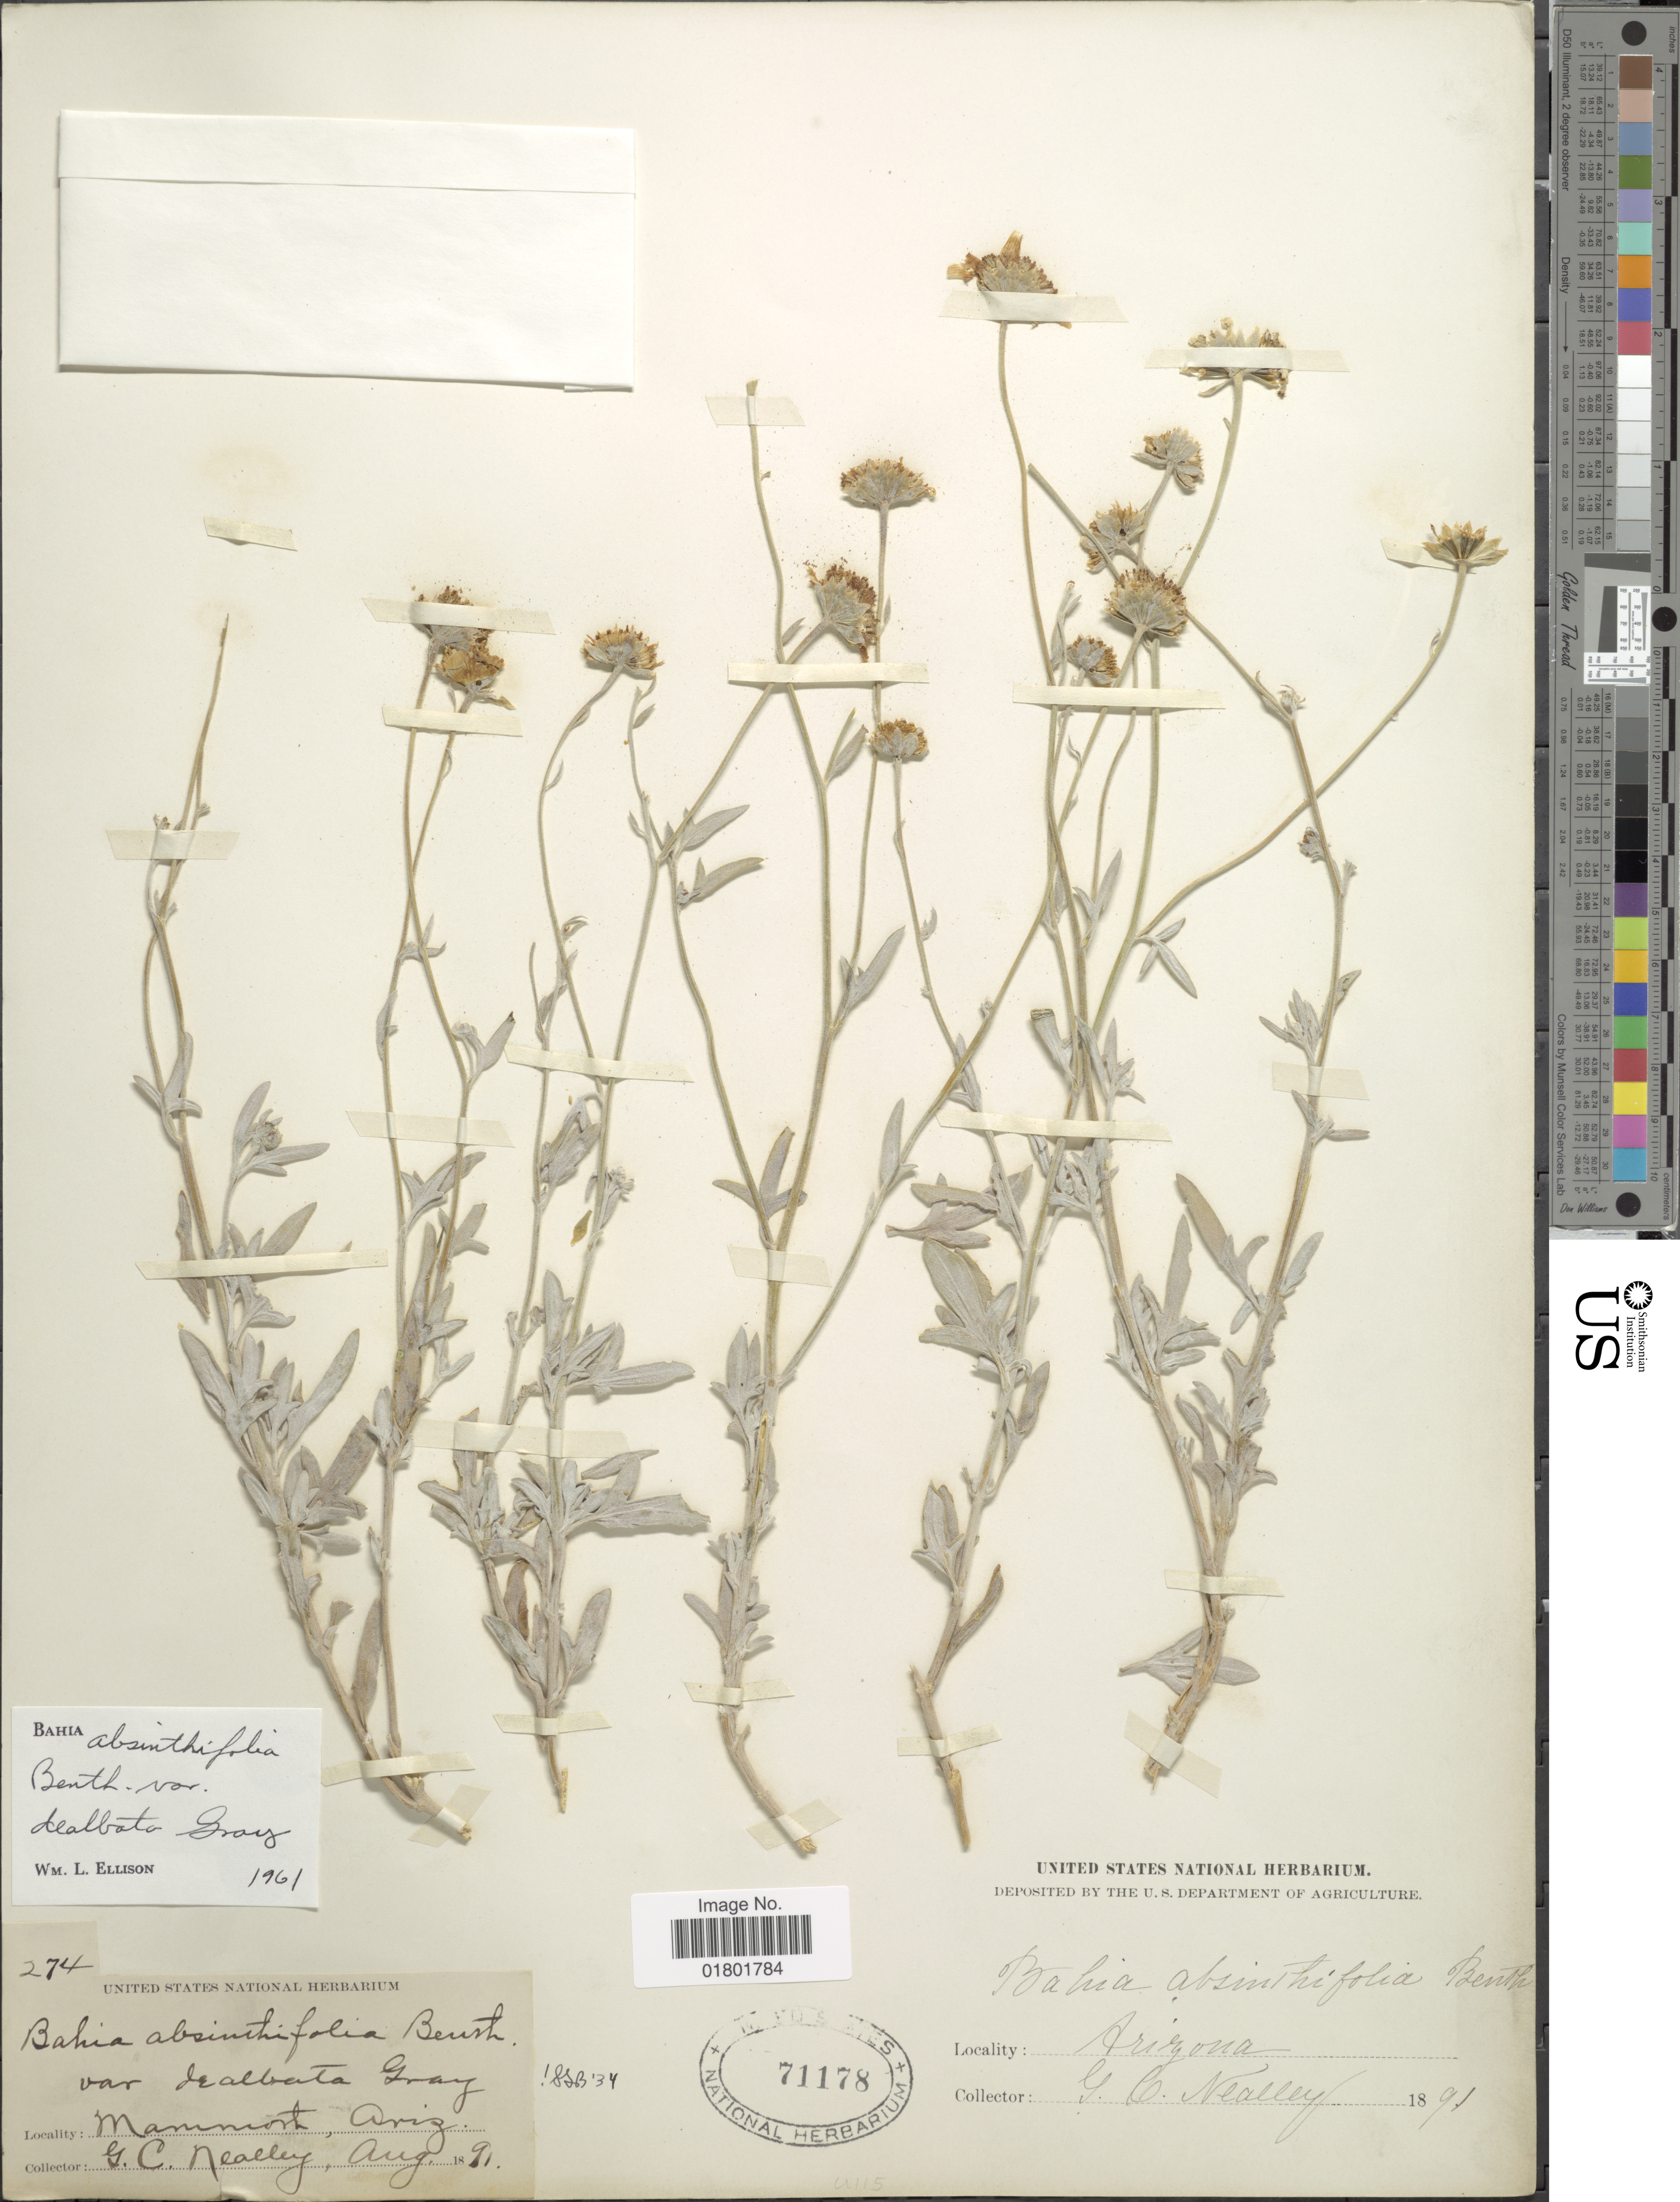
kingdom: Plantae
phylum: Tracheophyta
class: Magnoliopsida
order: Asterales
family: Asteraceae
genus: Bahia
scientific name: Bahia absinthifolia var. dealbata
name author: A. Gray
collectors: G. C. Nealley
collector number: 274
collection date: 1891-08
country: United States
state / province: Arizona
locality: Mammoth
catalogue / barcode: US 71178